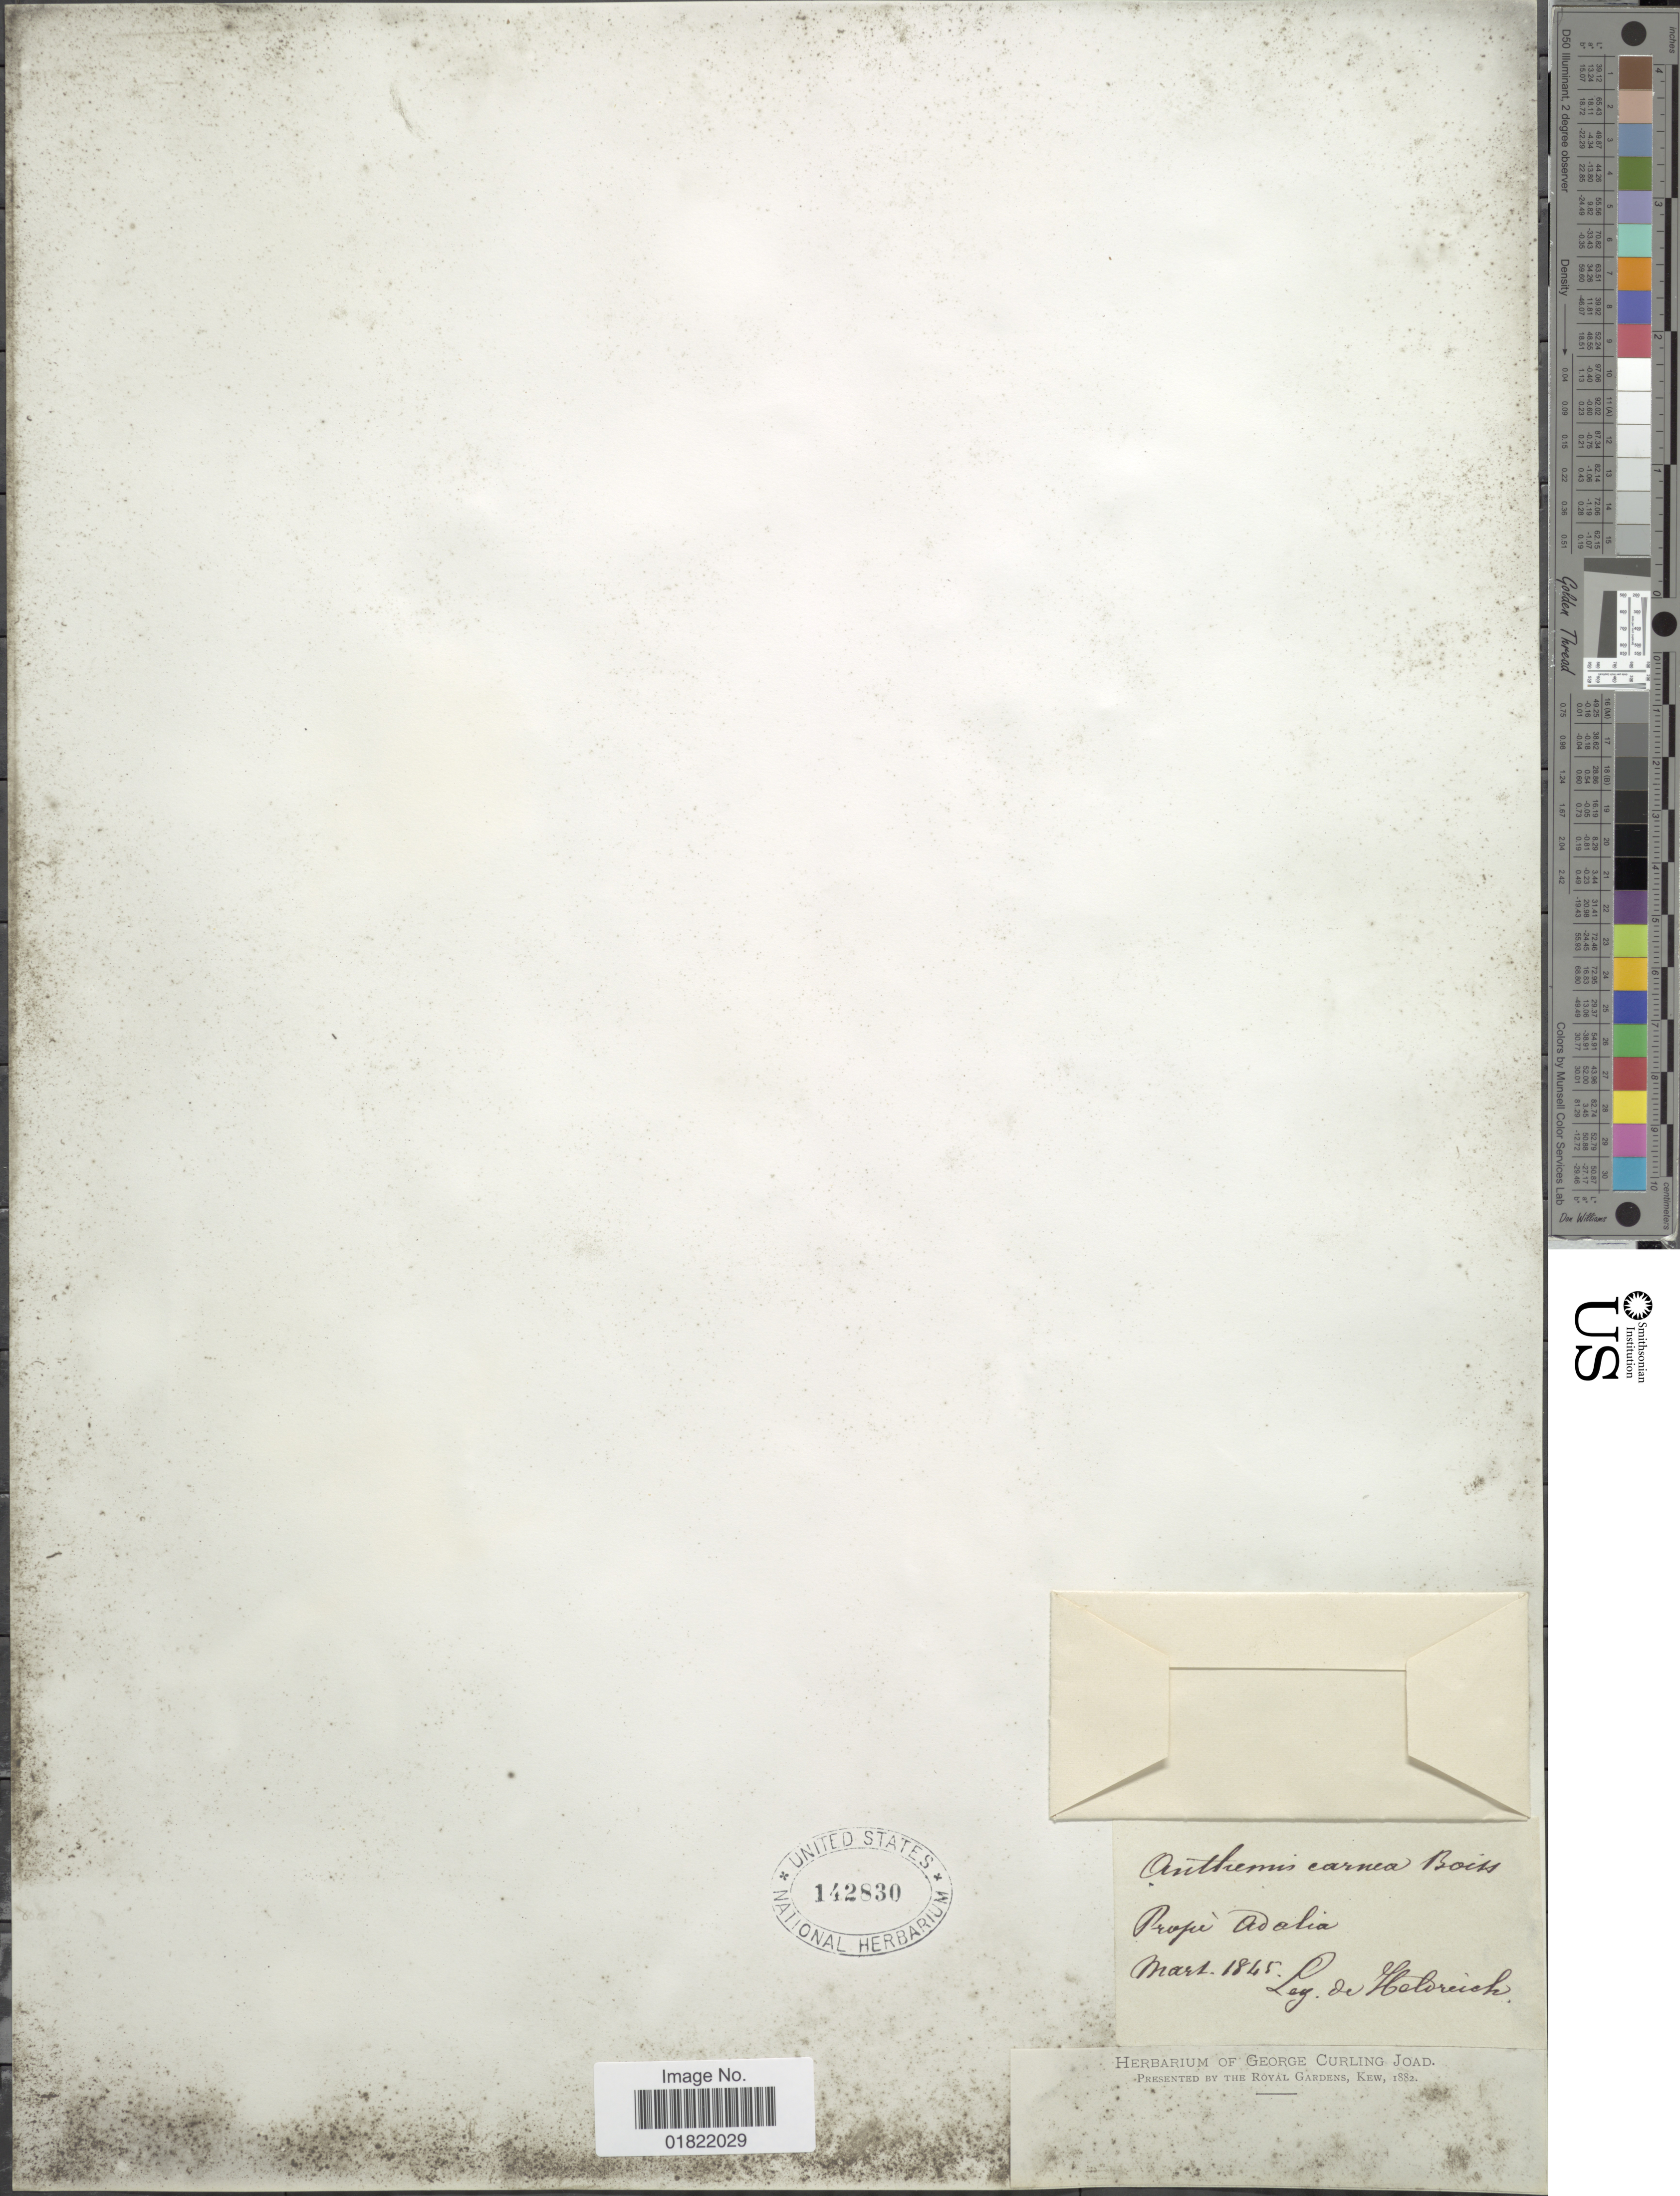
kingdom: Plantae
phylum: Tracheophyta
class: Magnoliopsida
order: Asterales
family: Asteraceae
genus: Anthemis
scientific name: Anthemis carnea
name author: Boiss.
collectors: -. De Heldreich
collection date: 1845-03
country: Greece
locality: Prope Adalia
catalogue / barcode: US 142830